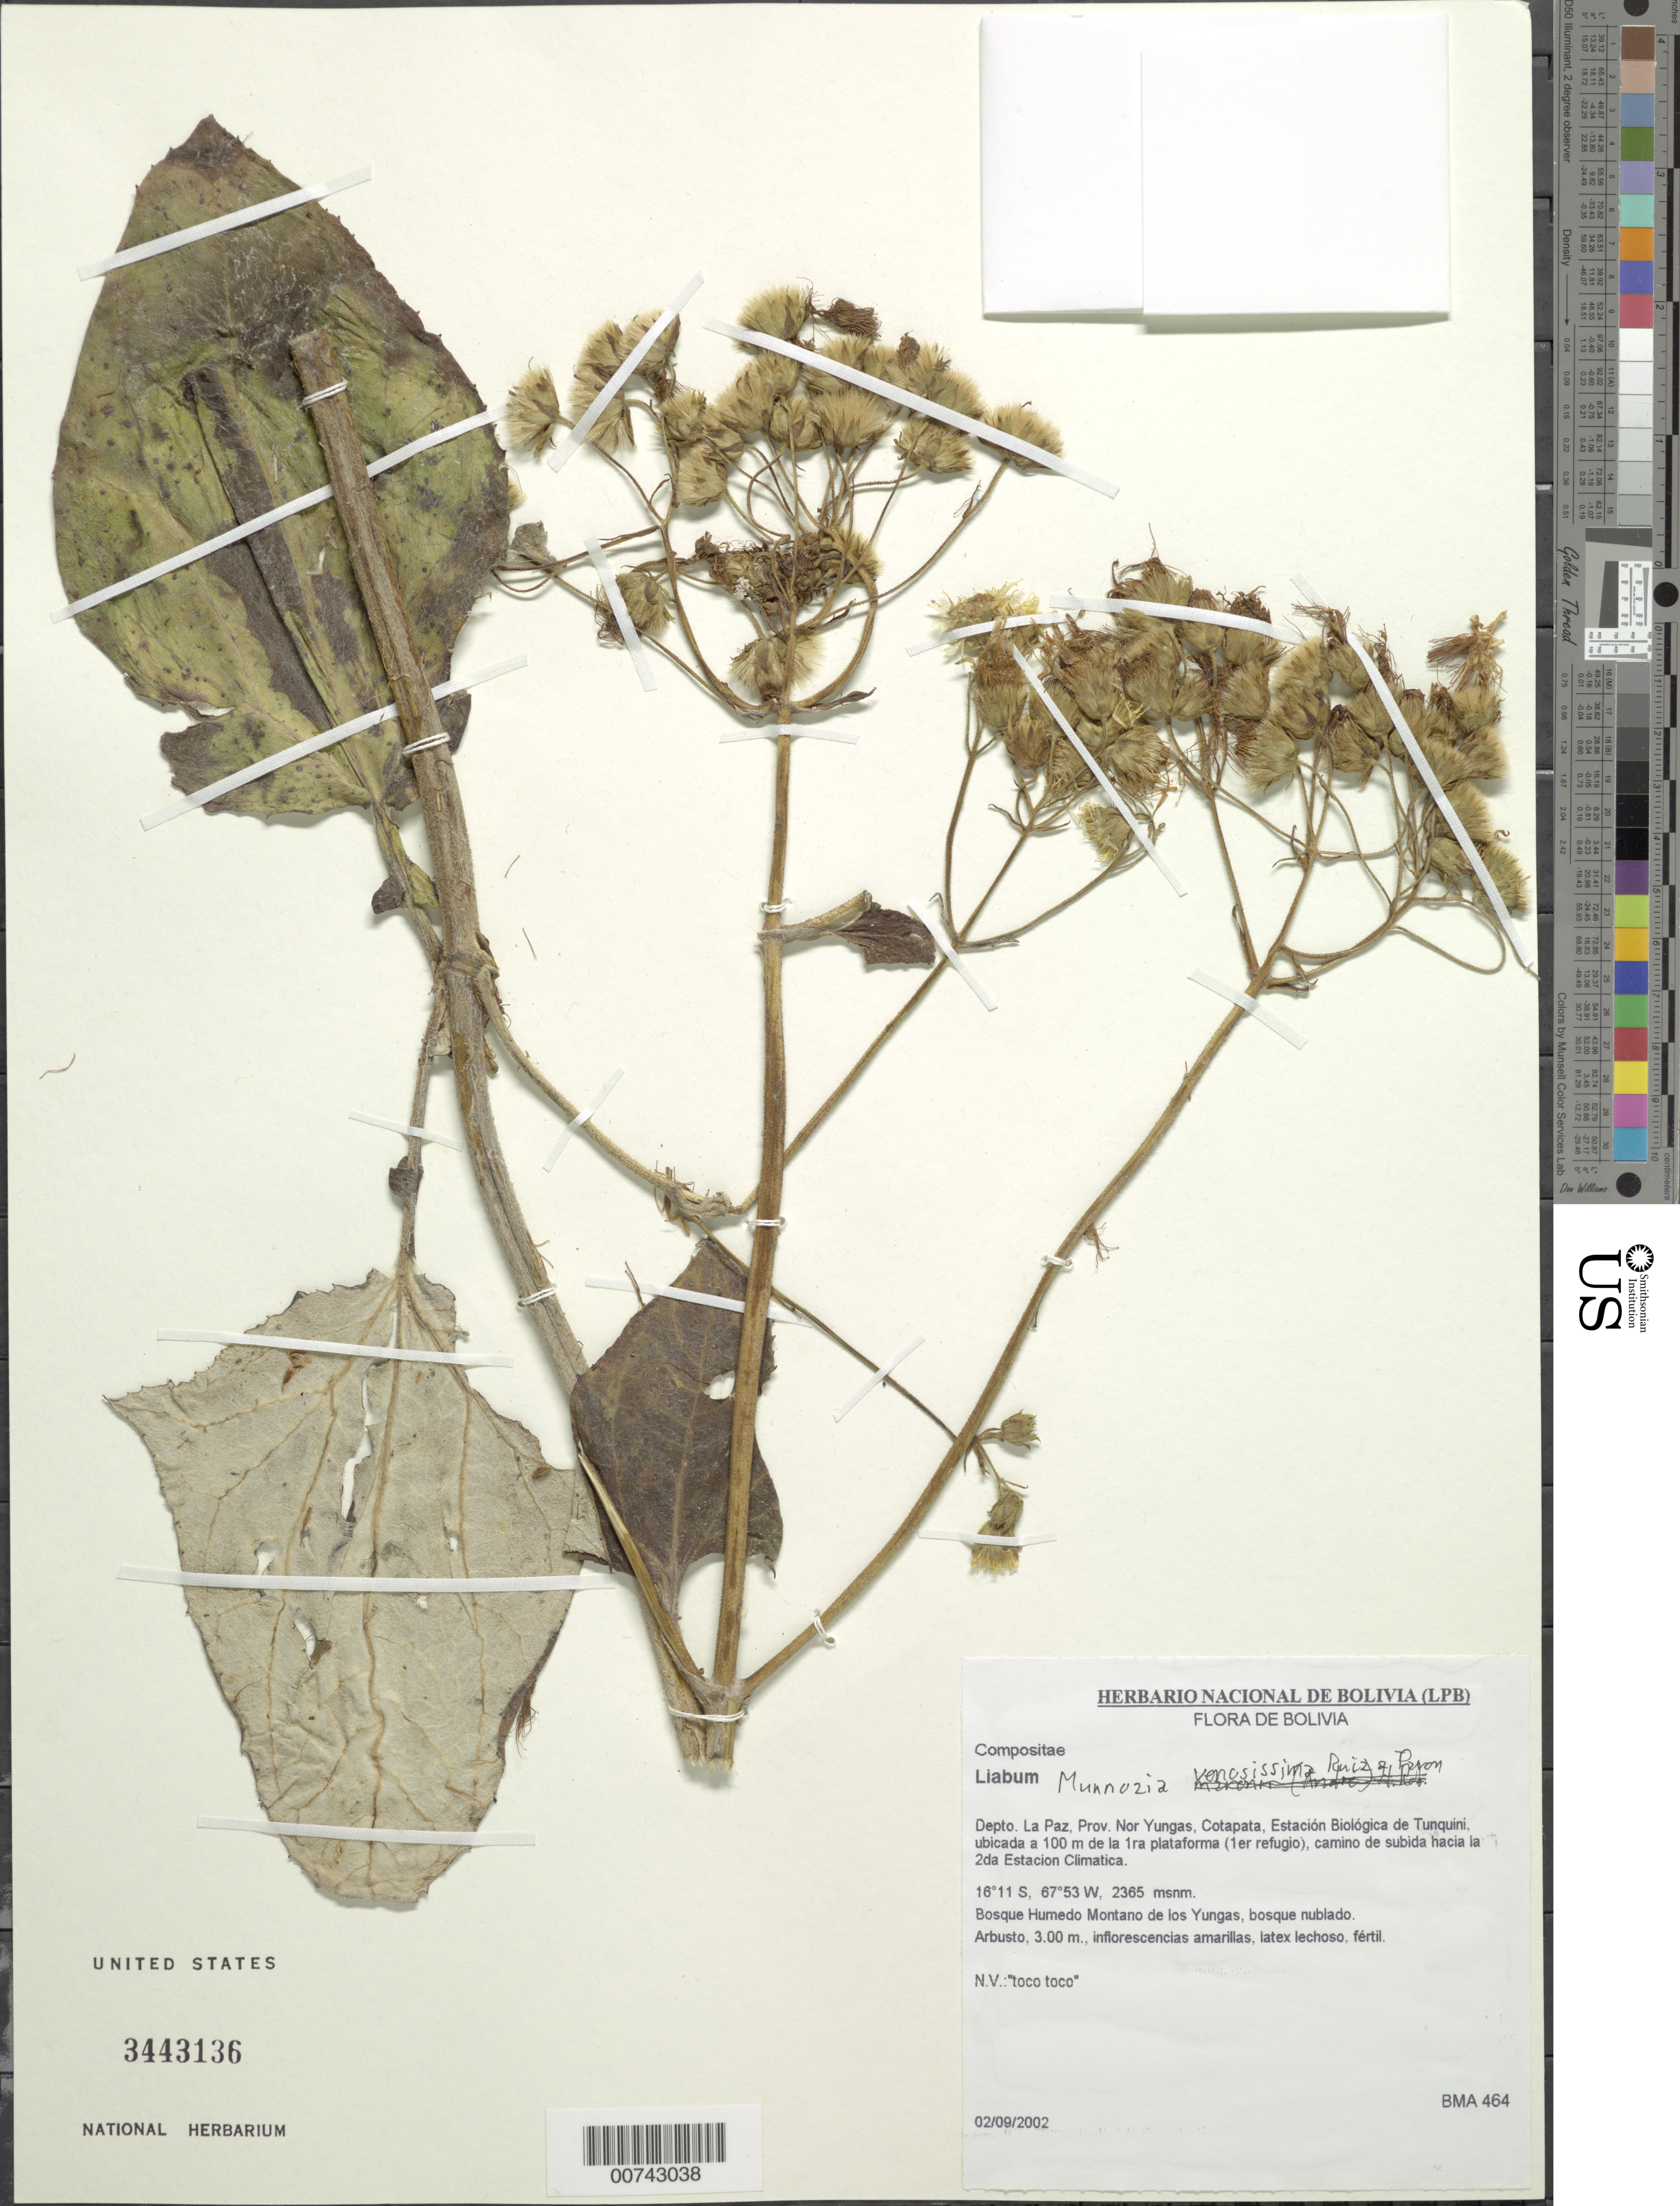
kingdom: Plantae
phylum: Tracheophyta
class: Magnoliopsida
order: Asterales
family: Asteraceae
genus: Munnozia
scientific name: Munnozia venosissima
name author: Ruiz & Pav.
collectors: BMA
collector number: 464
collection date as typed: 2 September 2002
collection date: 2002-09-02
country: Bolivia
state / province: La Paz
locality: Prov. Nor Yungas, Cotapata, Estacion Biologica de Tunquini, ubicada a 100 m de la 1 ra plataforma (1er refugio), camino de subida hacia la 2da Estacion Climatica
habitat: Bosque Humedo Montano de los Yungas, bosque nublado.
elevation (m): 2365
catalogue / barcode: US 3443136